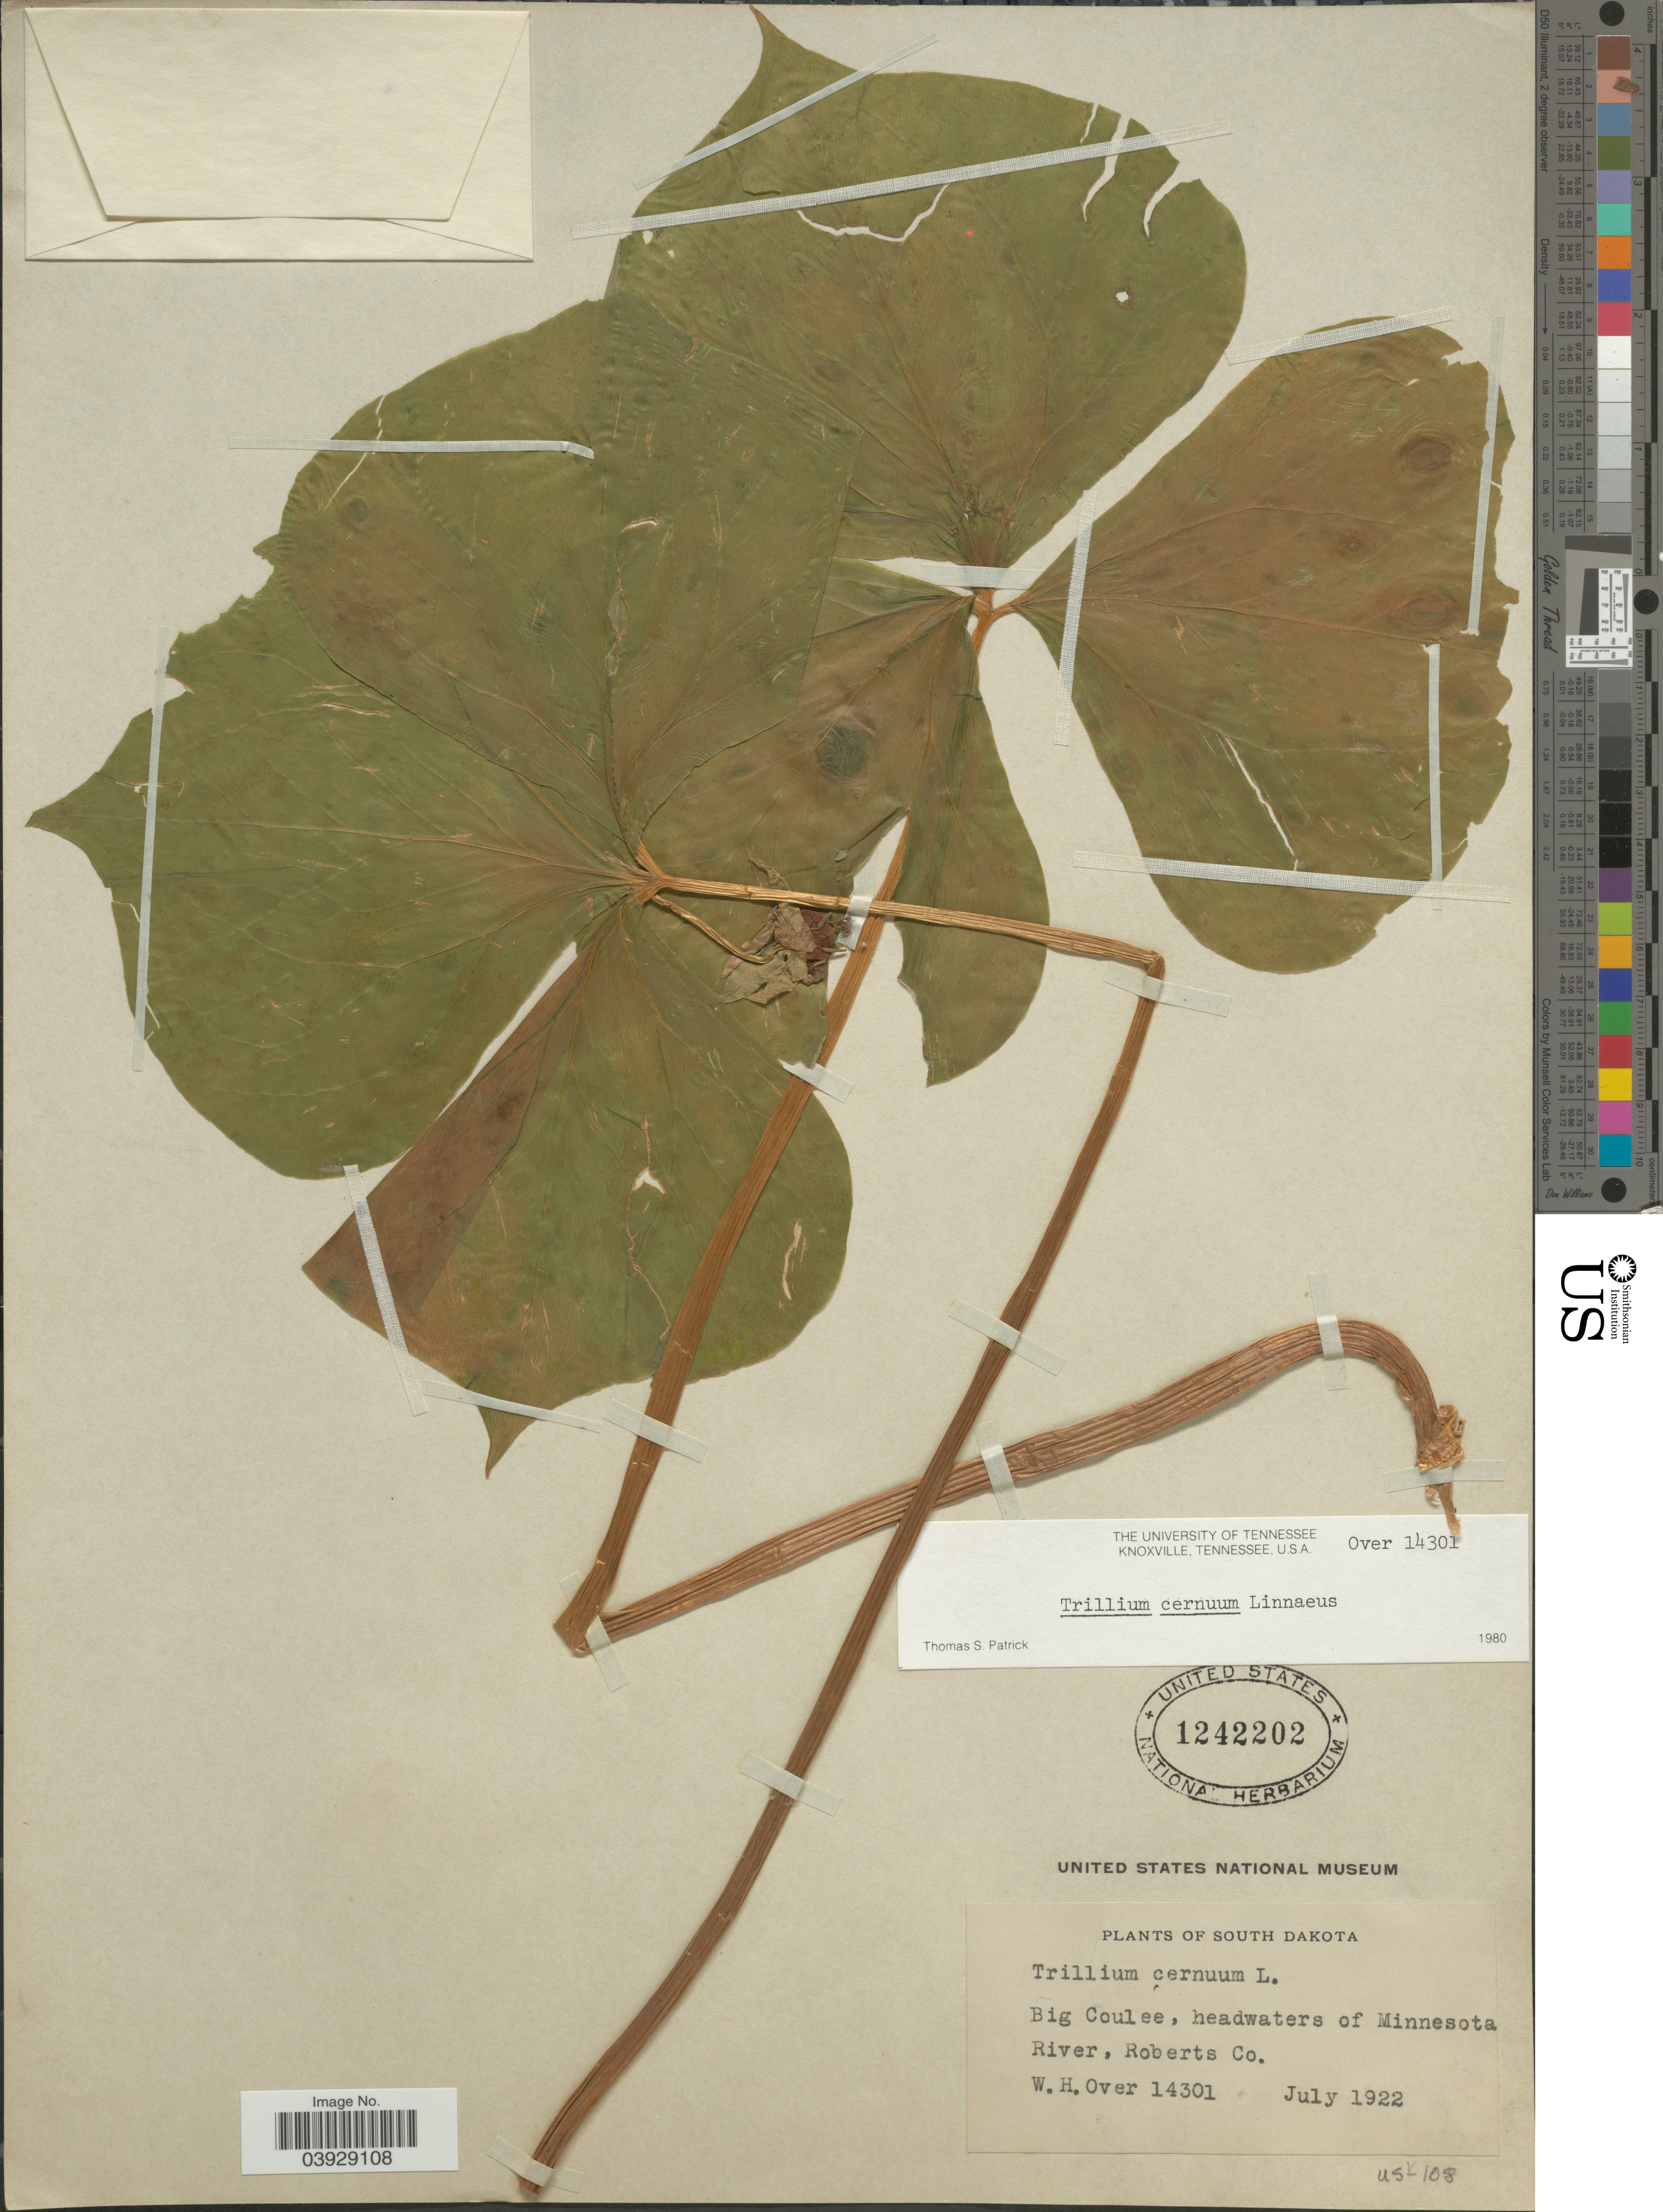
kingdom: Plantae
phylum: Tracheophyta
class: Liliopsida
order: Liliales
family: Melanthiaceae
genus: Trillium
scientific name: Trillium cernuum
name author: L.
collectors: W. Over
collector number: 14301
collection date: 1922-07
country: United States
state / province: South Dakota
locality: Big Coulee, headwaters of Minnesota River, Roberts Co.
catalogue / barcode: US 1242202